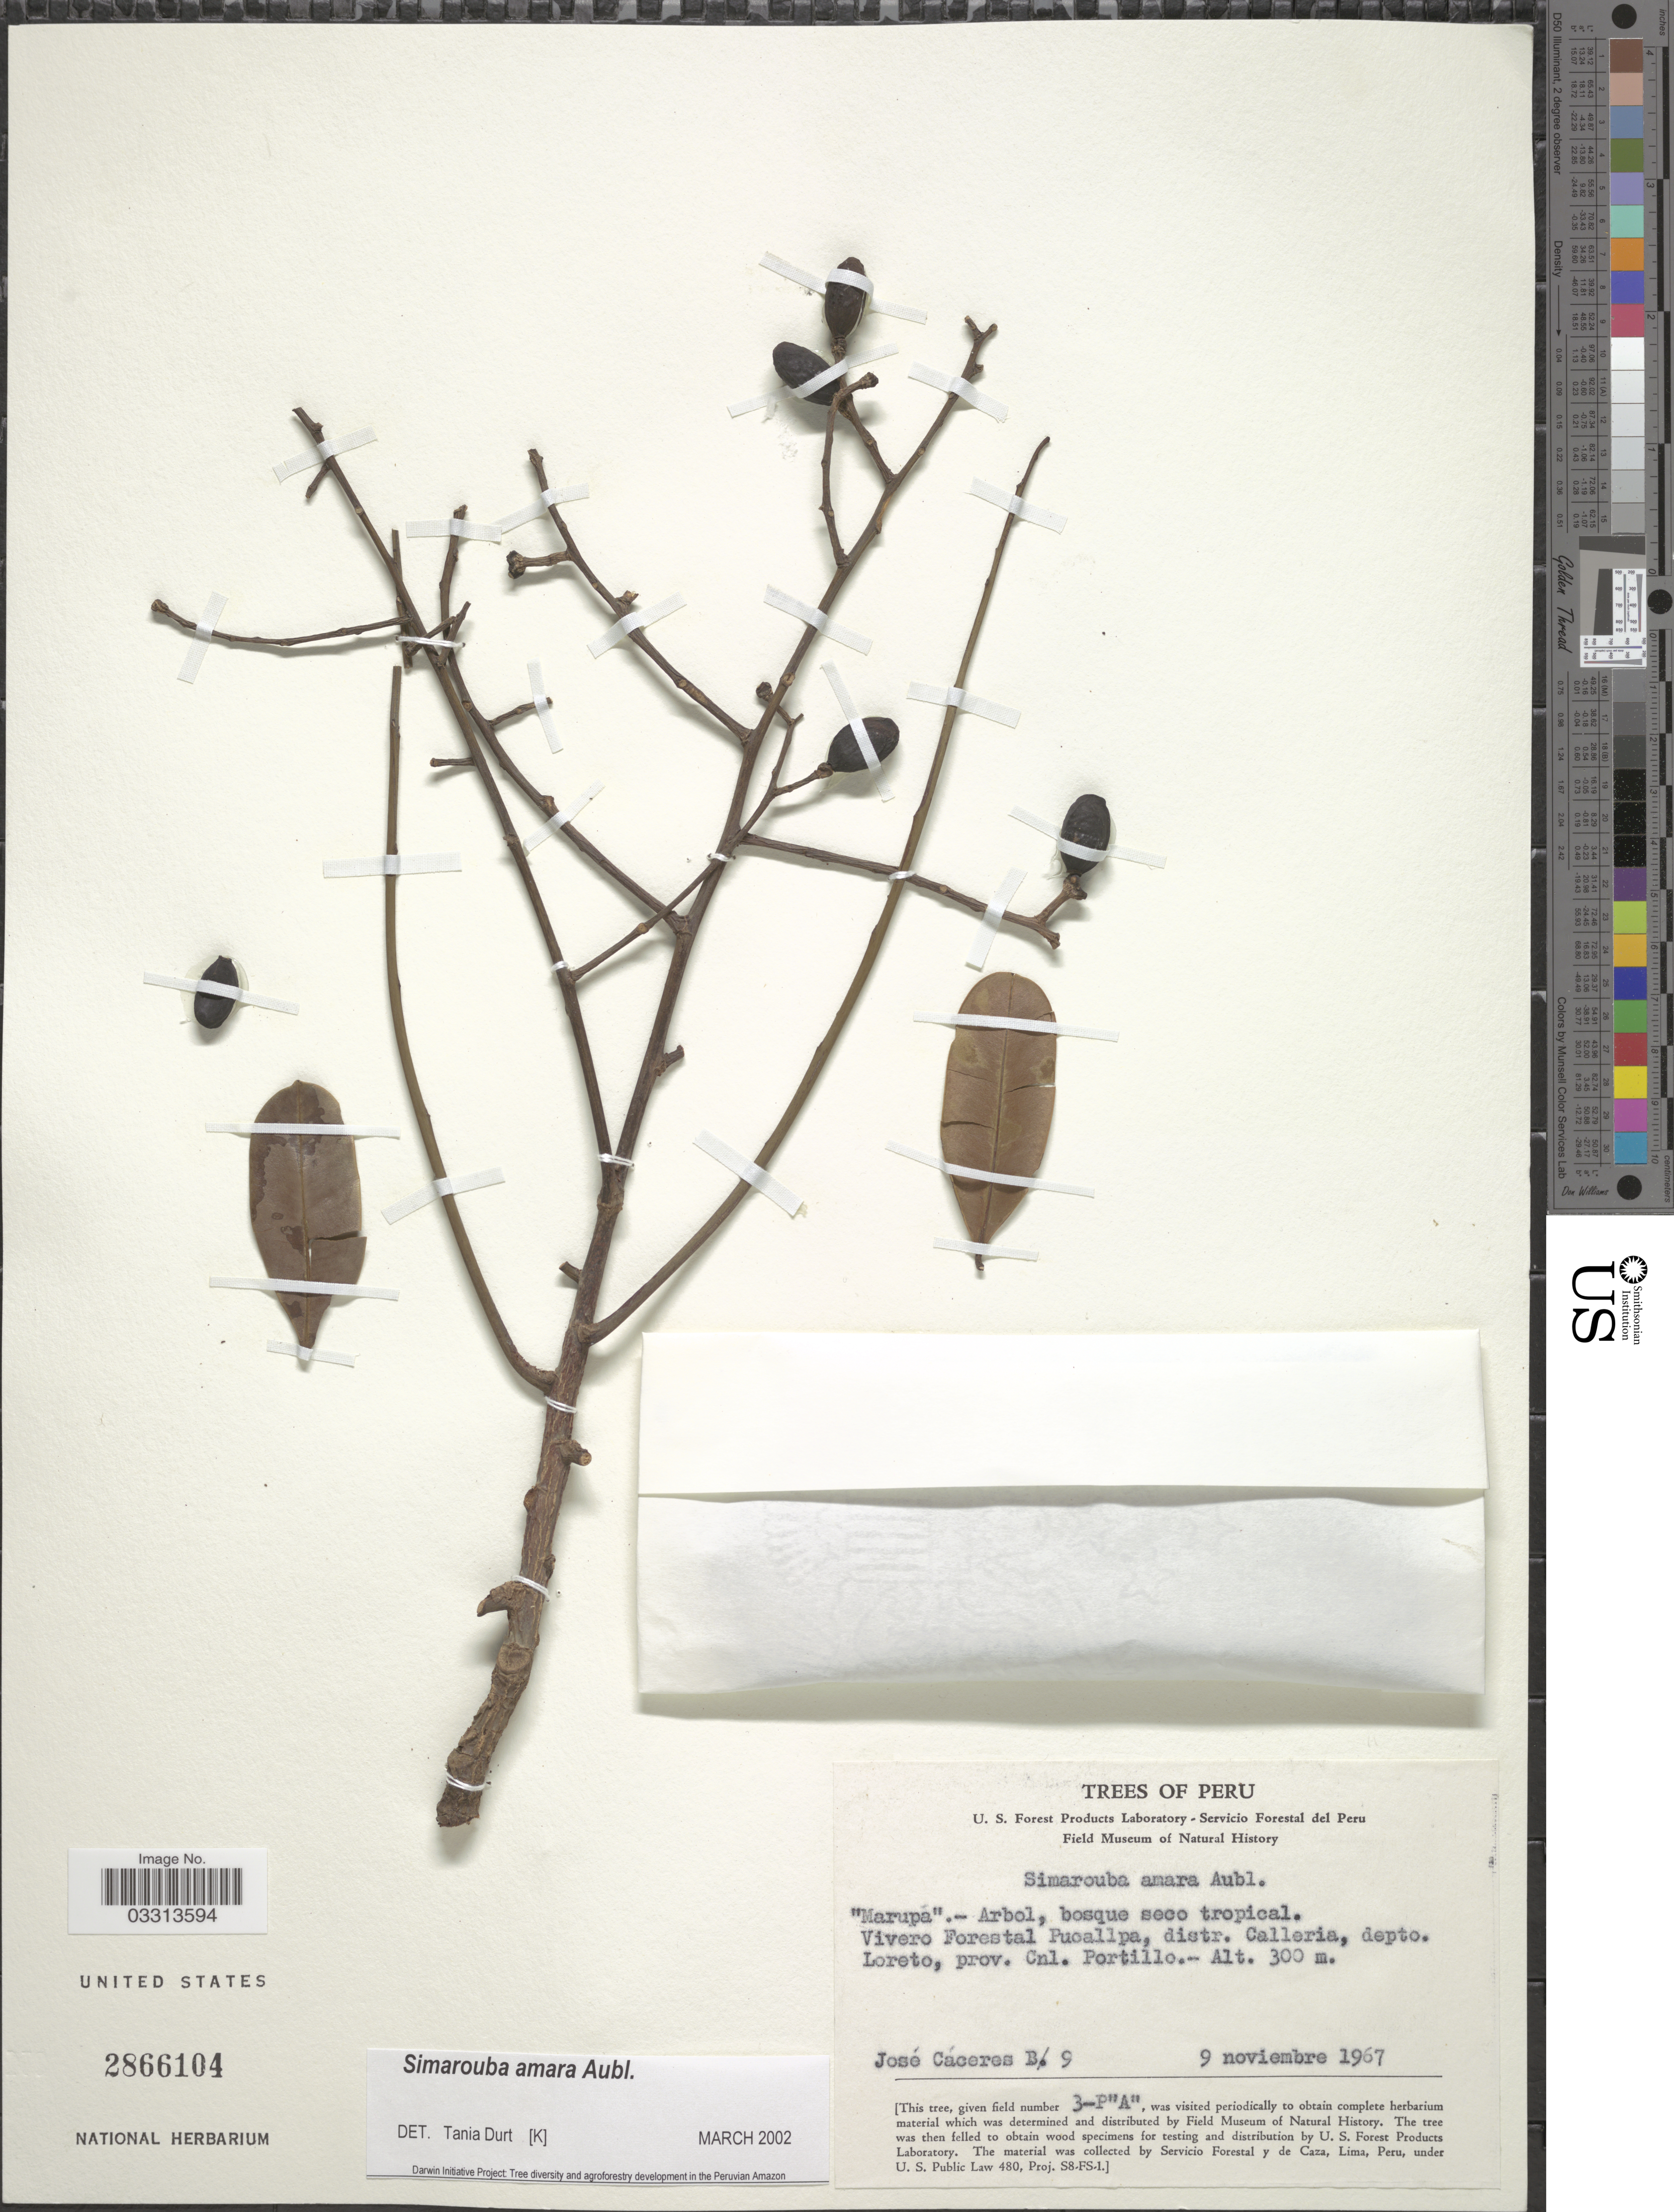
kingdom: Plantae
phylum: Tracheophyta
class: Magnoliopsida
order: Sapindales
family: Simaroubaceae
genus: Simarouba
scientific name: Simarouba amara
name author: Aubl.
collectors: J. Cáceres B.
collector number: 9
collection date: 1967-11-09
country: Peru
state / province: Loreto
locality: Vivero Forestal Pucallpa, distr. Calleria, depto. Loreto, prov. Cnl. Portillo.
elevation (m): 300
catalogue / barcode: US 2866104